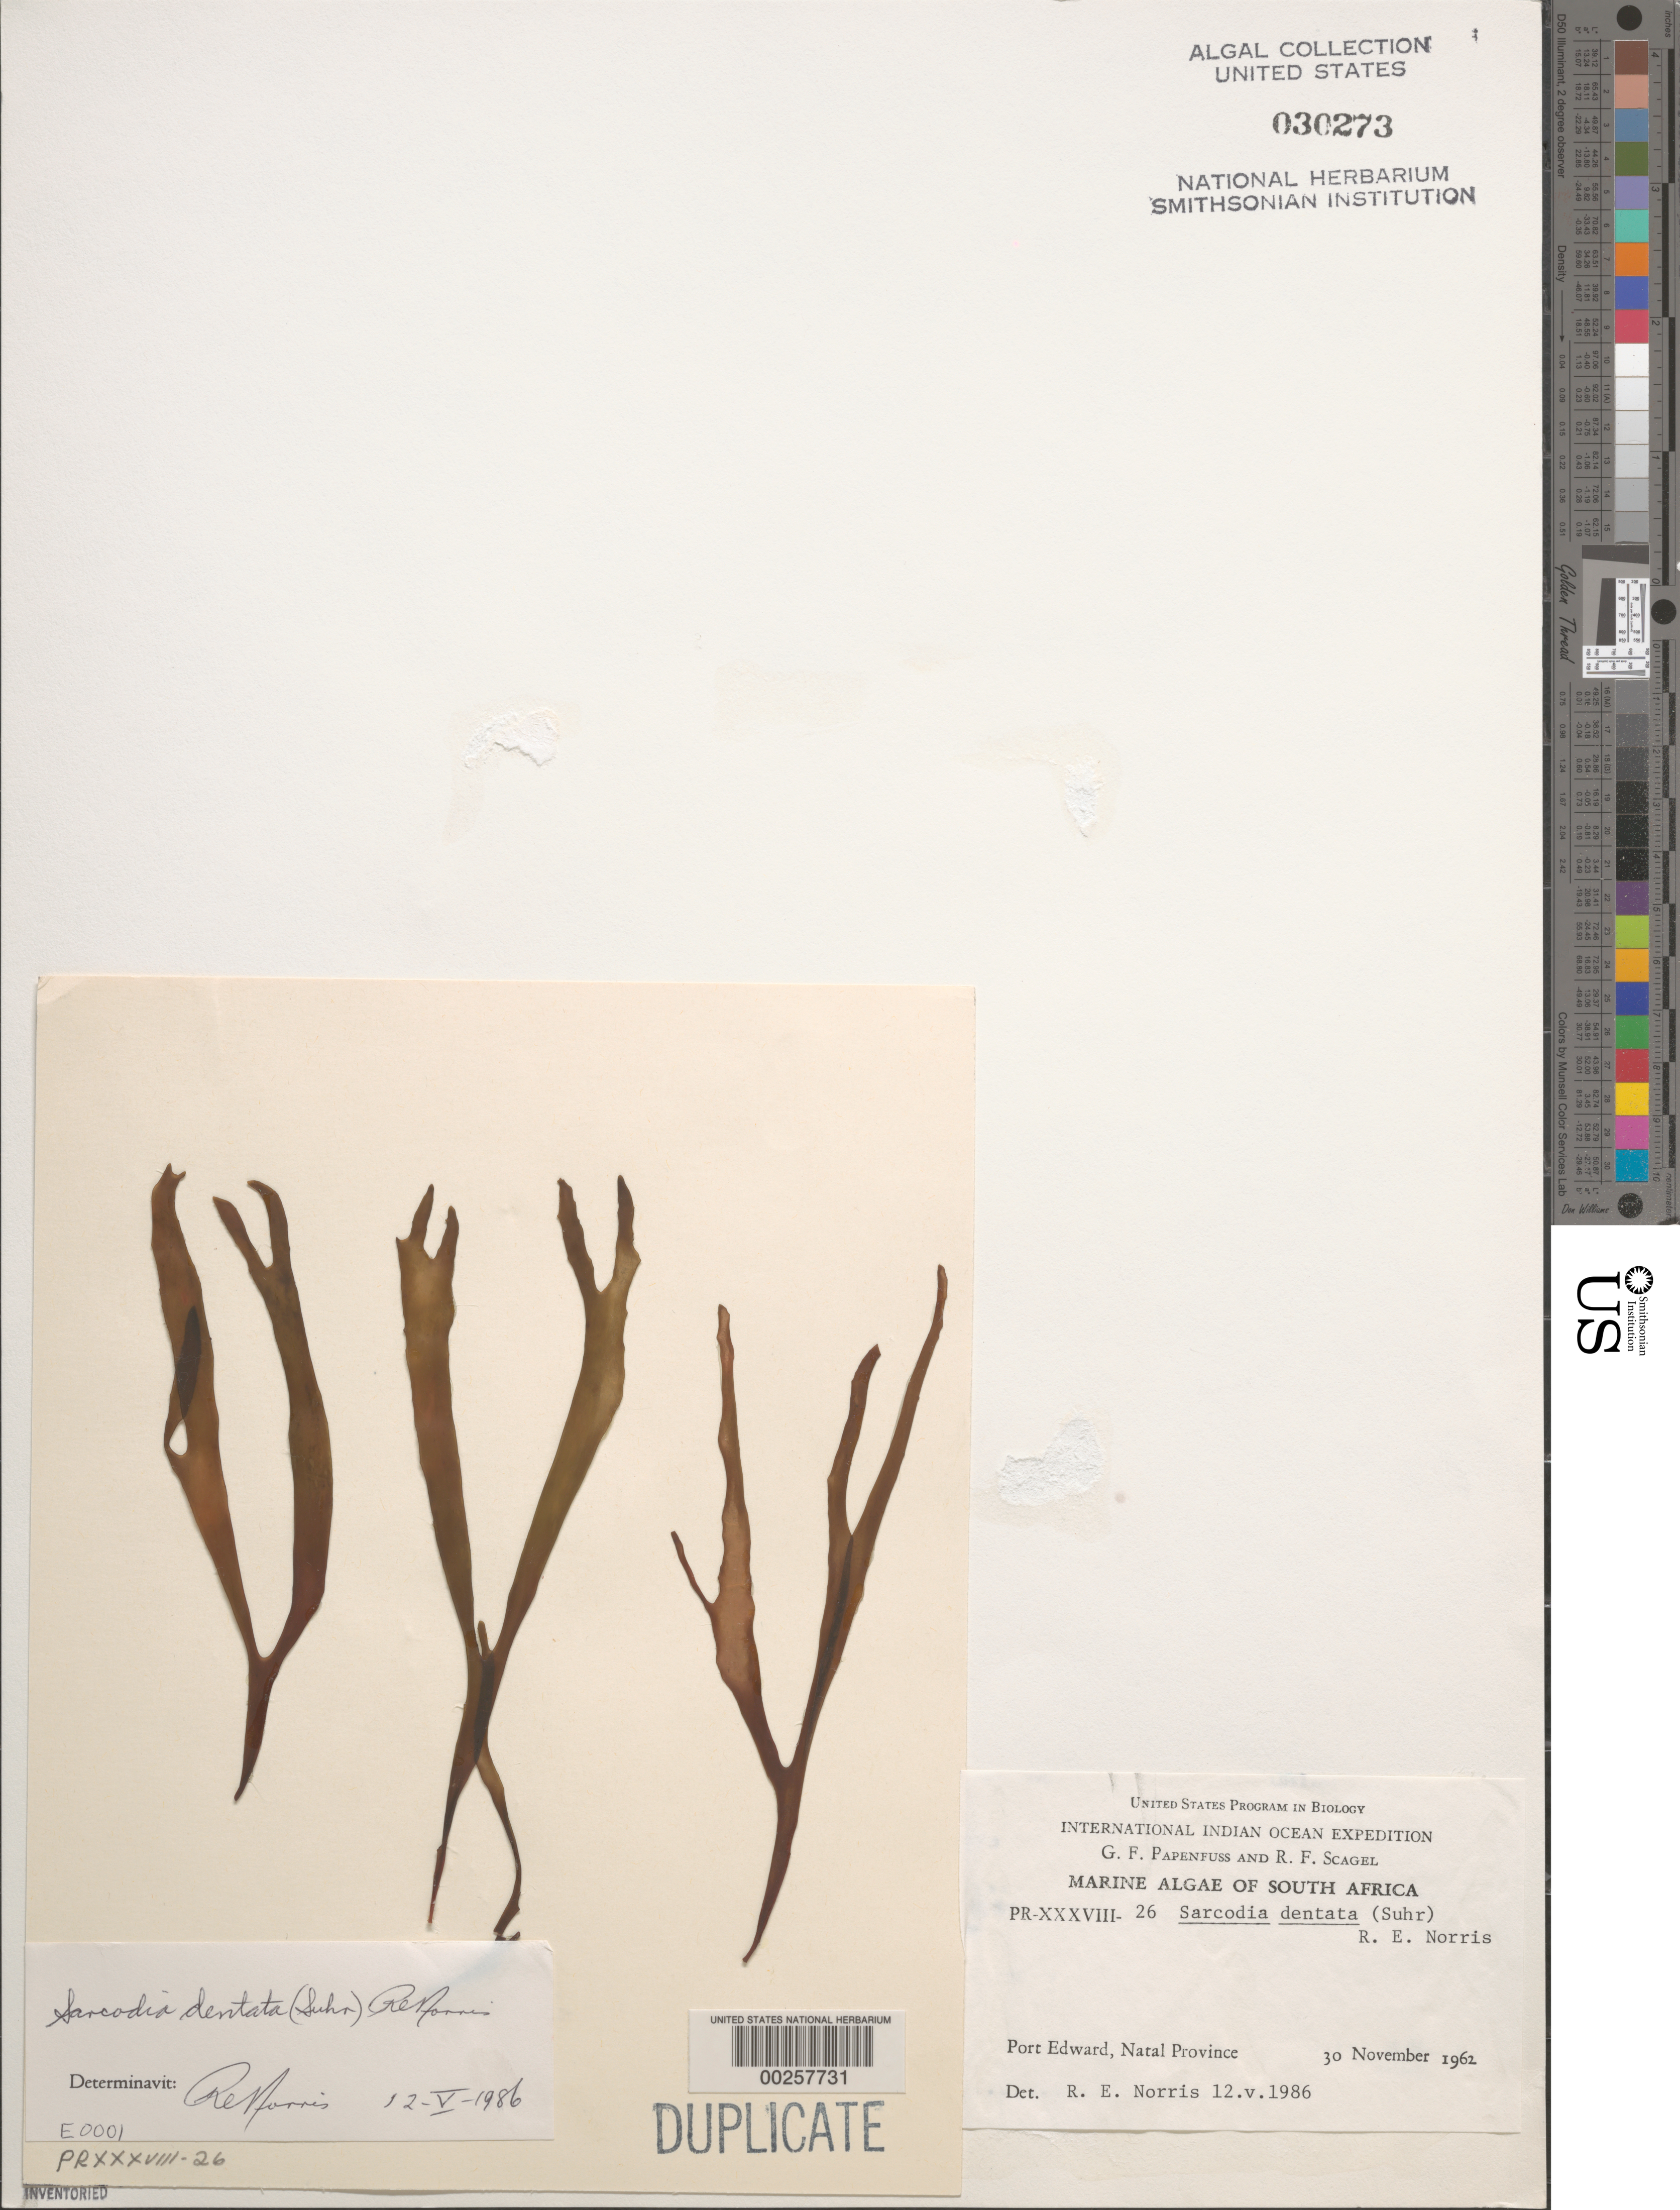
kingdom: Plantae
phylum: Rhodophyta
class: Florideophyceae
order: Gigartinales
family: Sarcodiaceae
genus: Sarcodia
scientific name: Sarcodia dentata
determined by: Norris, R. E.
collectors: G. Papenfuss & R. F. Scagel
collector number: PR-XXXVIII-26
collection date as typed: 30 Nov 1962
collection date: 1962-11-30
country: South Africa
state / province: KwaZulu-Natal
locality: Port Edward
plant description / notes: International Indian Ocean Expedition, 1962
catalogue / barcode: US 30273